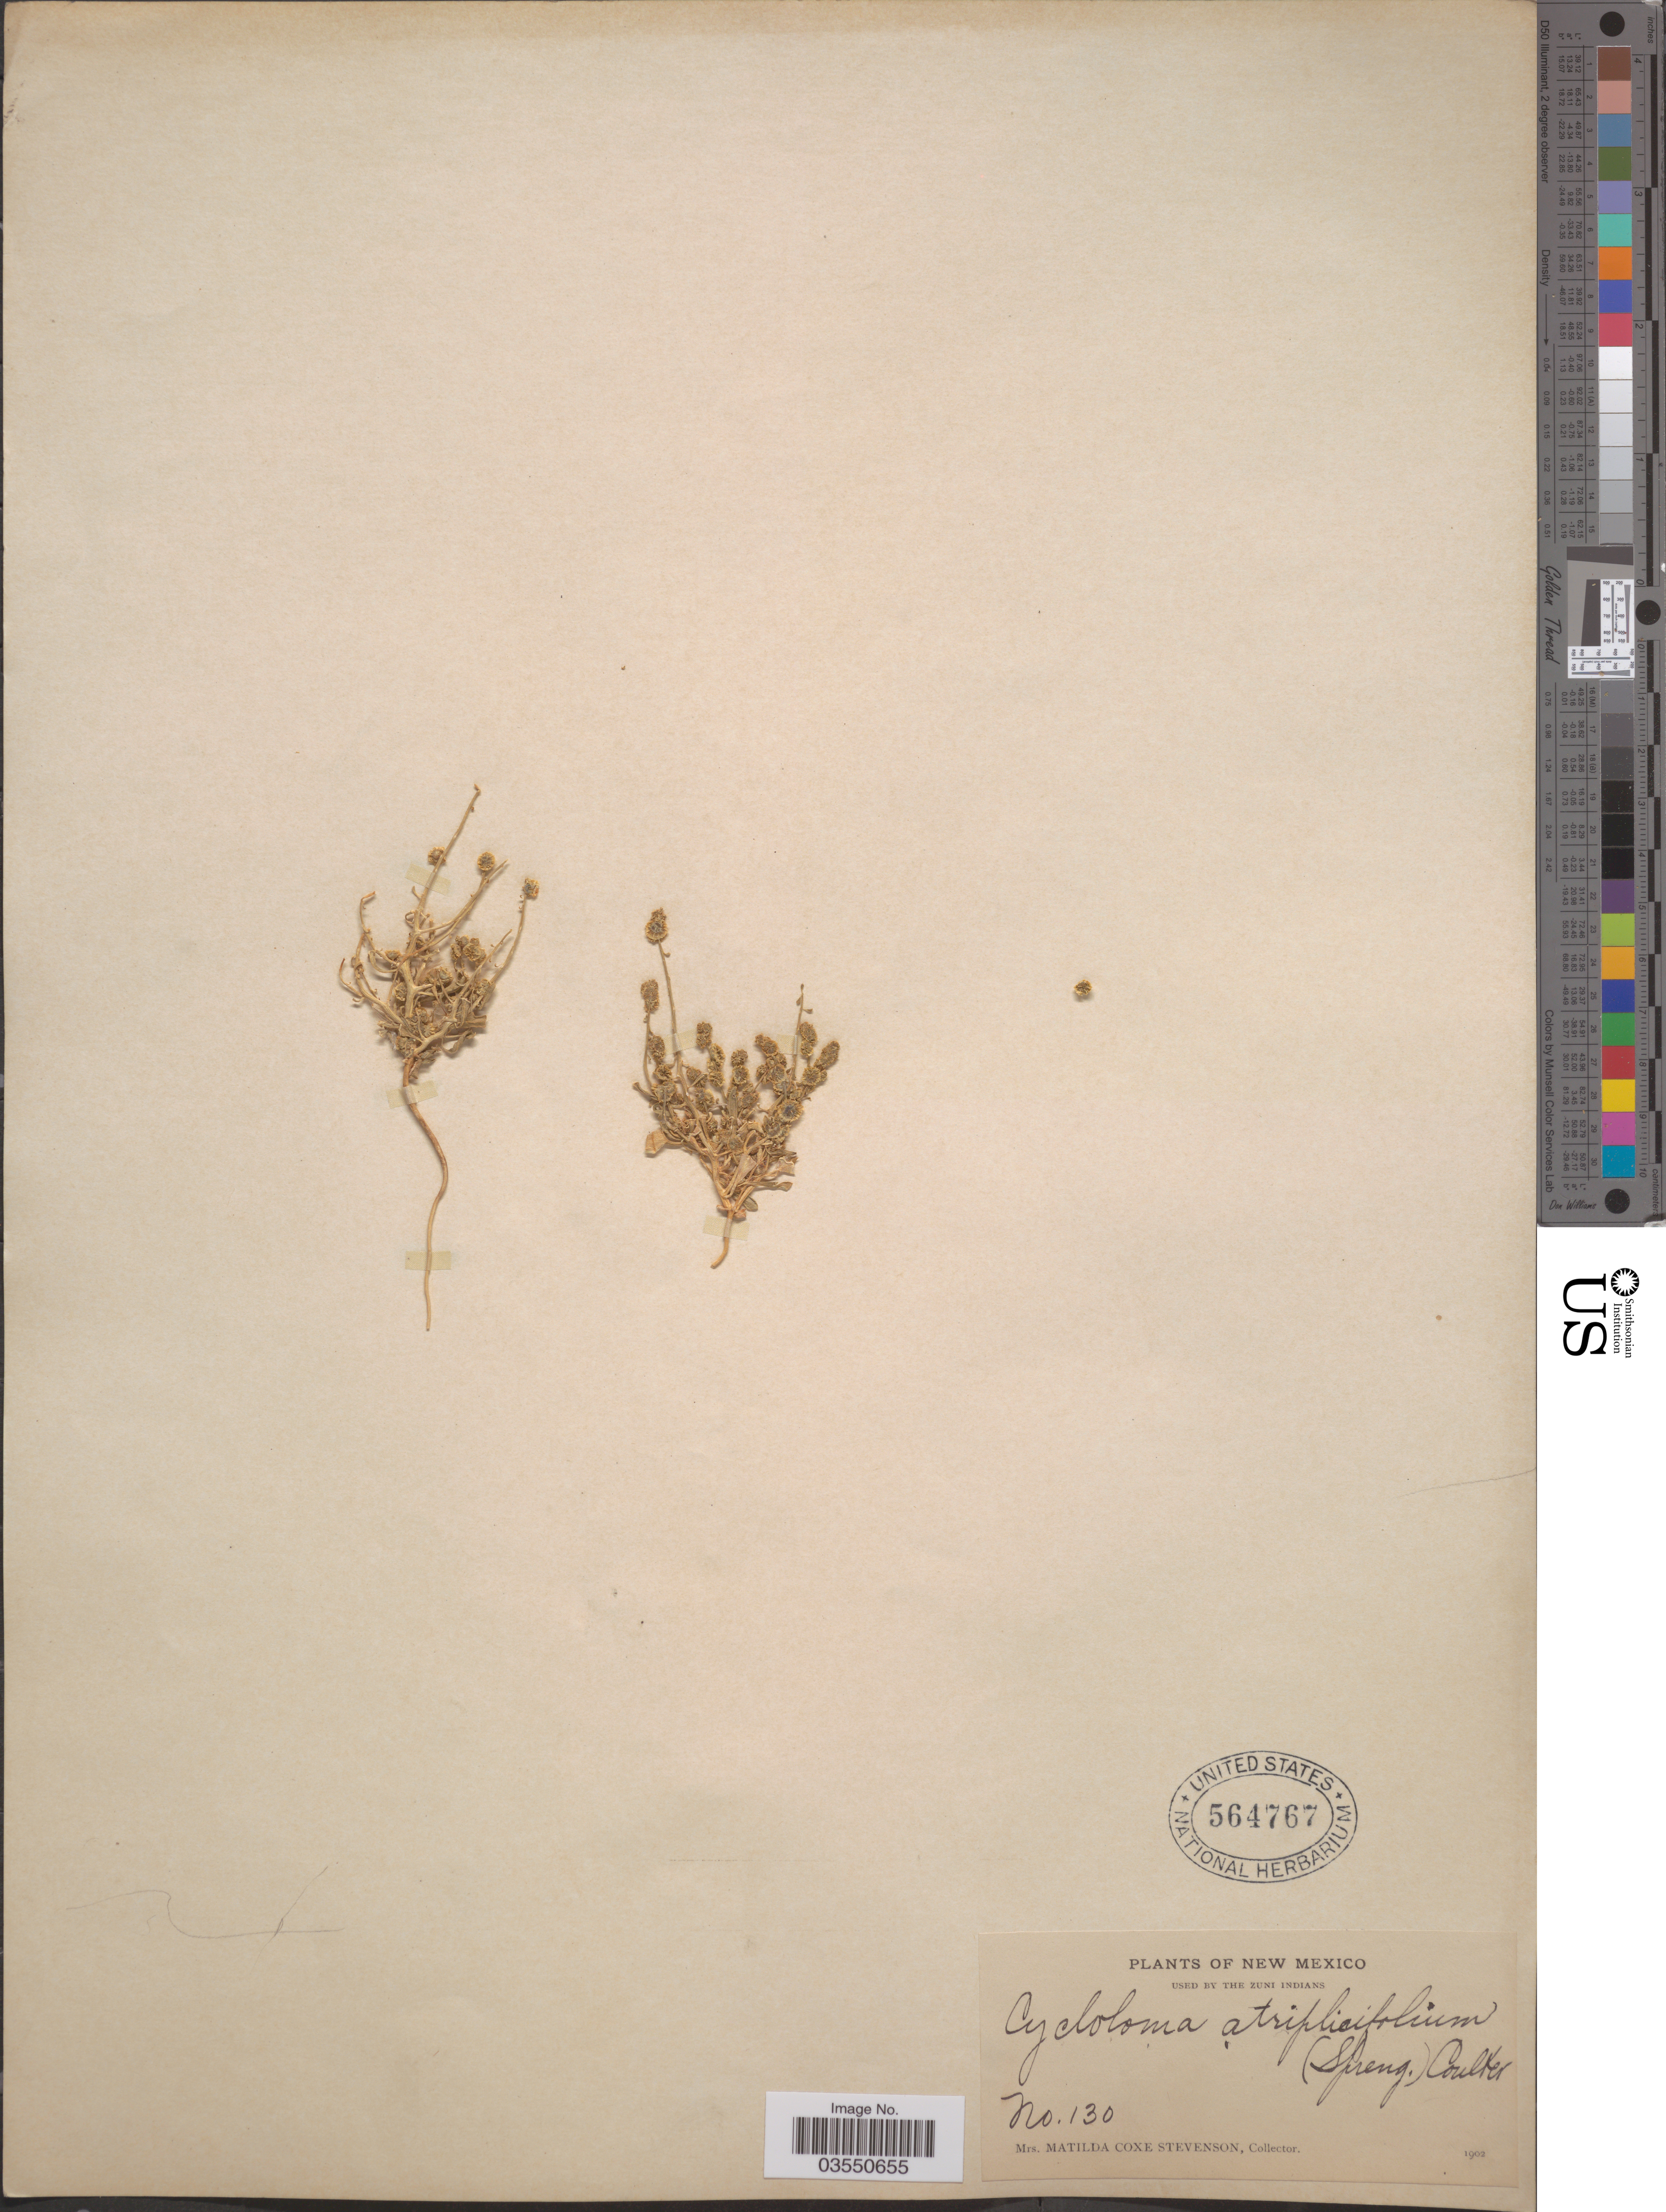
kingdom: Plantae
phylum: Tracheophyta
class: Magnoliopsida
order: Caryophyllales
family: Amaranthaceae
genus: Dysphania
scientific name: Dysphania atriplicifolia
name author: (Spreng.) G. Kadereit et al.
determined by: U.S. National Herbarium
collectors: M. Stevenson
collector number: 130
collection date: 1902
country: United States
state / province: New Mexico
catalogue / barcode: US 564767